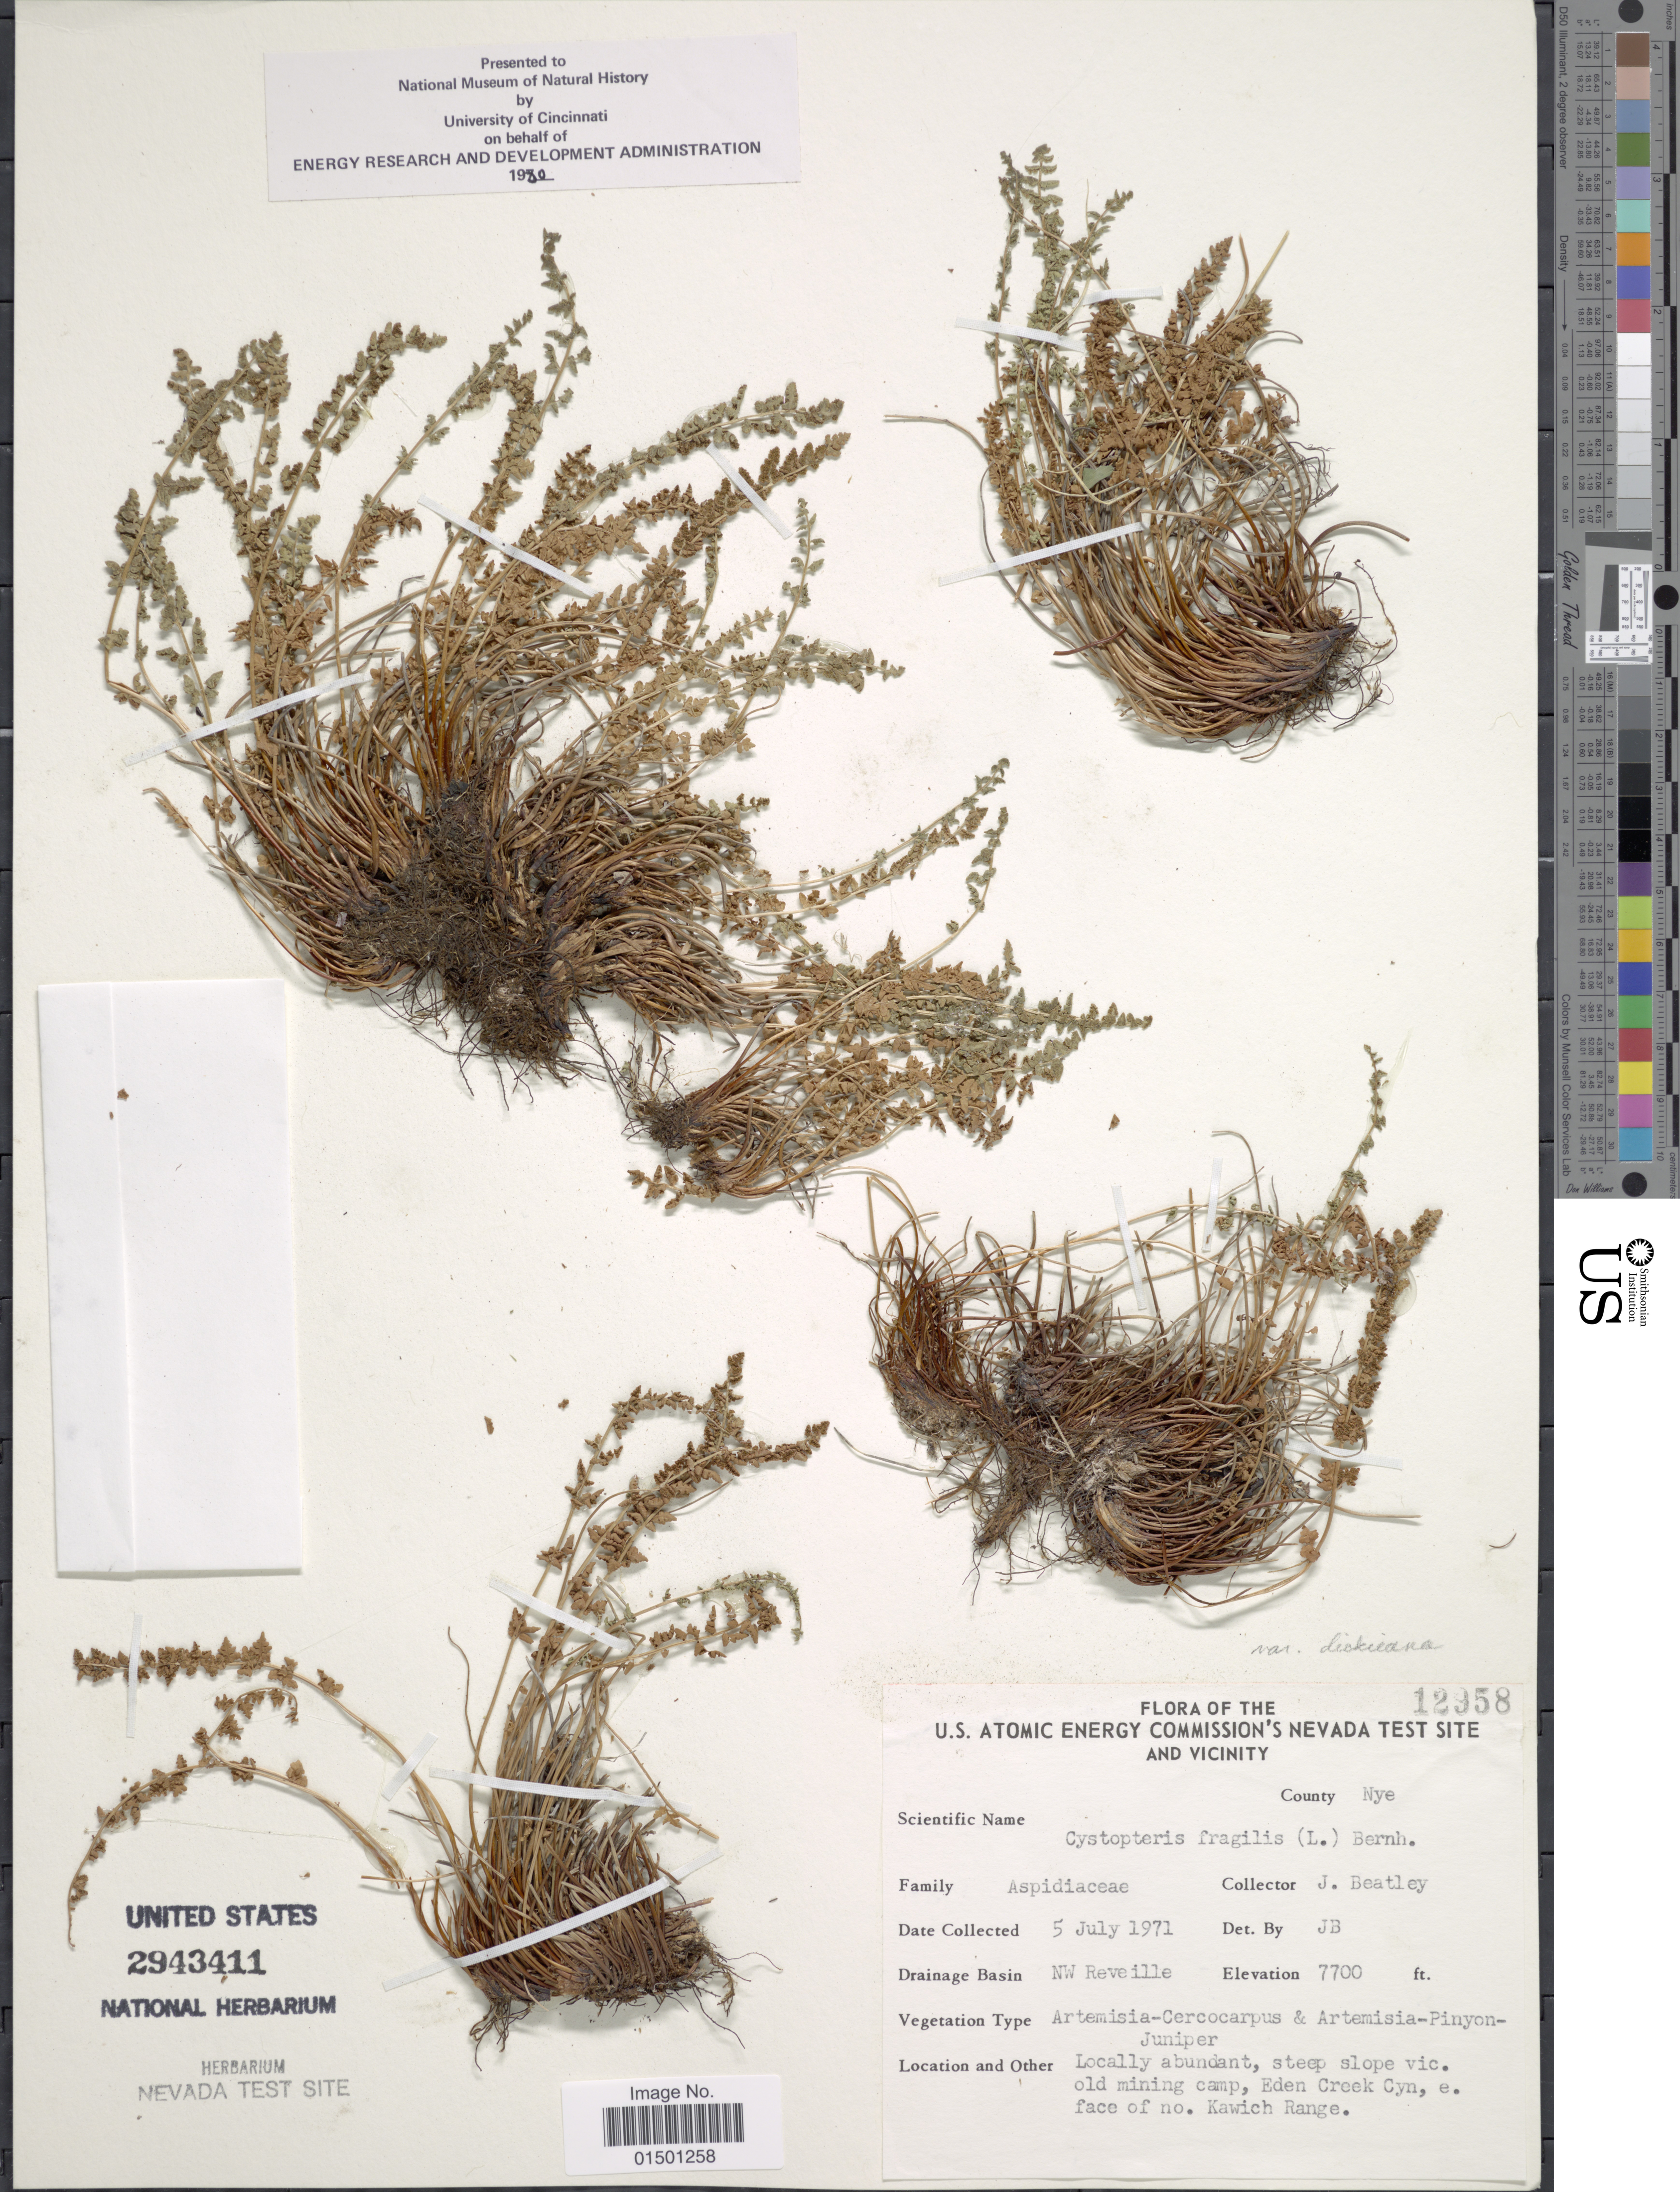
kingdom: Plantae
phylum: Tracheophyta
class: Polypodiopsida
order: Polypodiales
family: Cystopteridaceae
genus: Cystopteris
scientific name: Cystopteris fragilis var. dickieana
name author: B. Boivin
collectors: J. C. Beatley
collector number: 12958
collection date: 1971-07-05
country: United States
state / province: Nevada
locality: U.S. Atomic Energy Commission's Neveda test site and vicinity, County Nye,NW Reveille, steep slope vic. old mining camp, upper Eden Creek, e. face of no. Kawich Range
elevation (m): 2347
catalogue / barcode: US 2943411